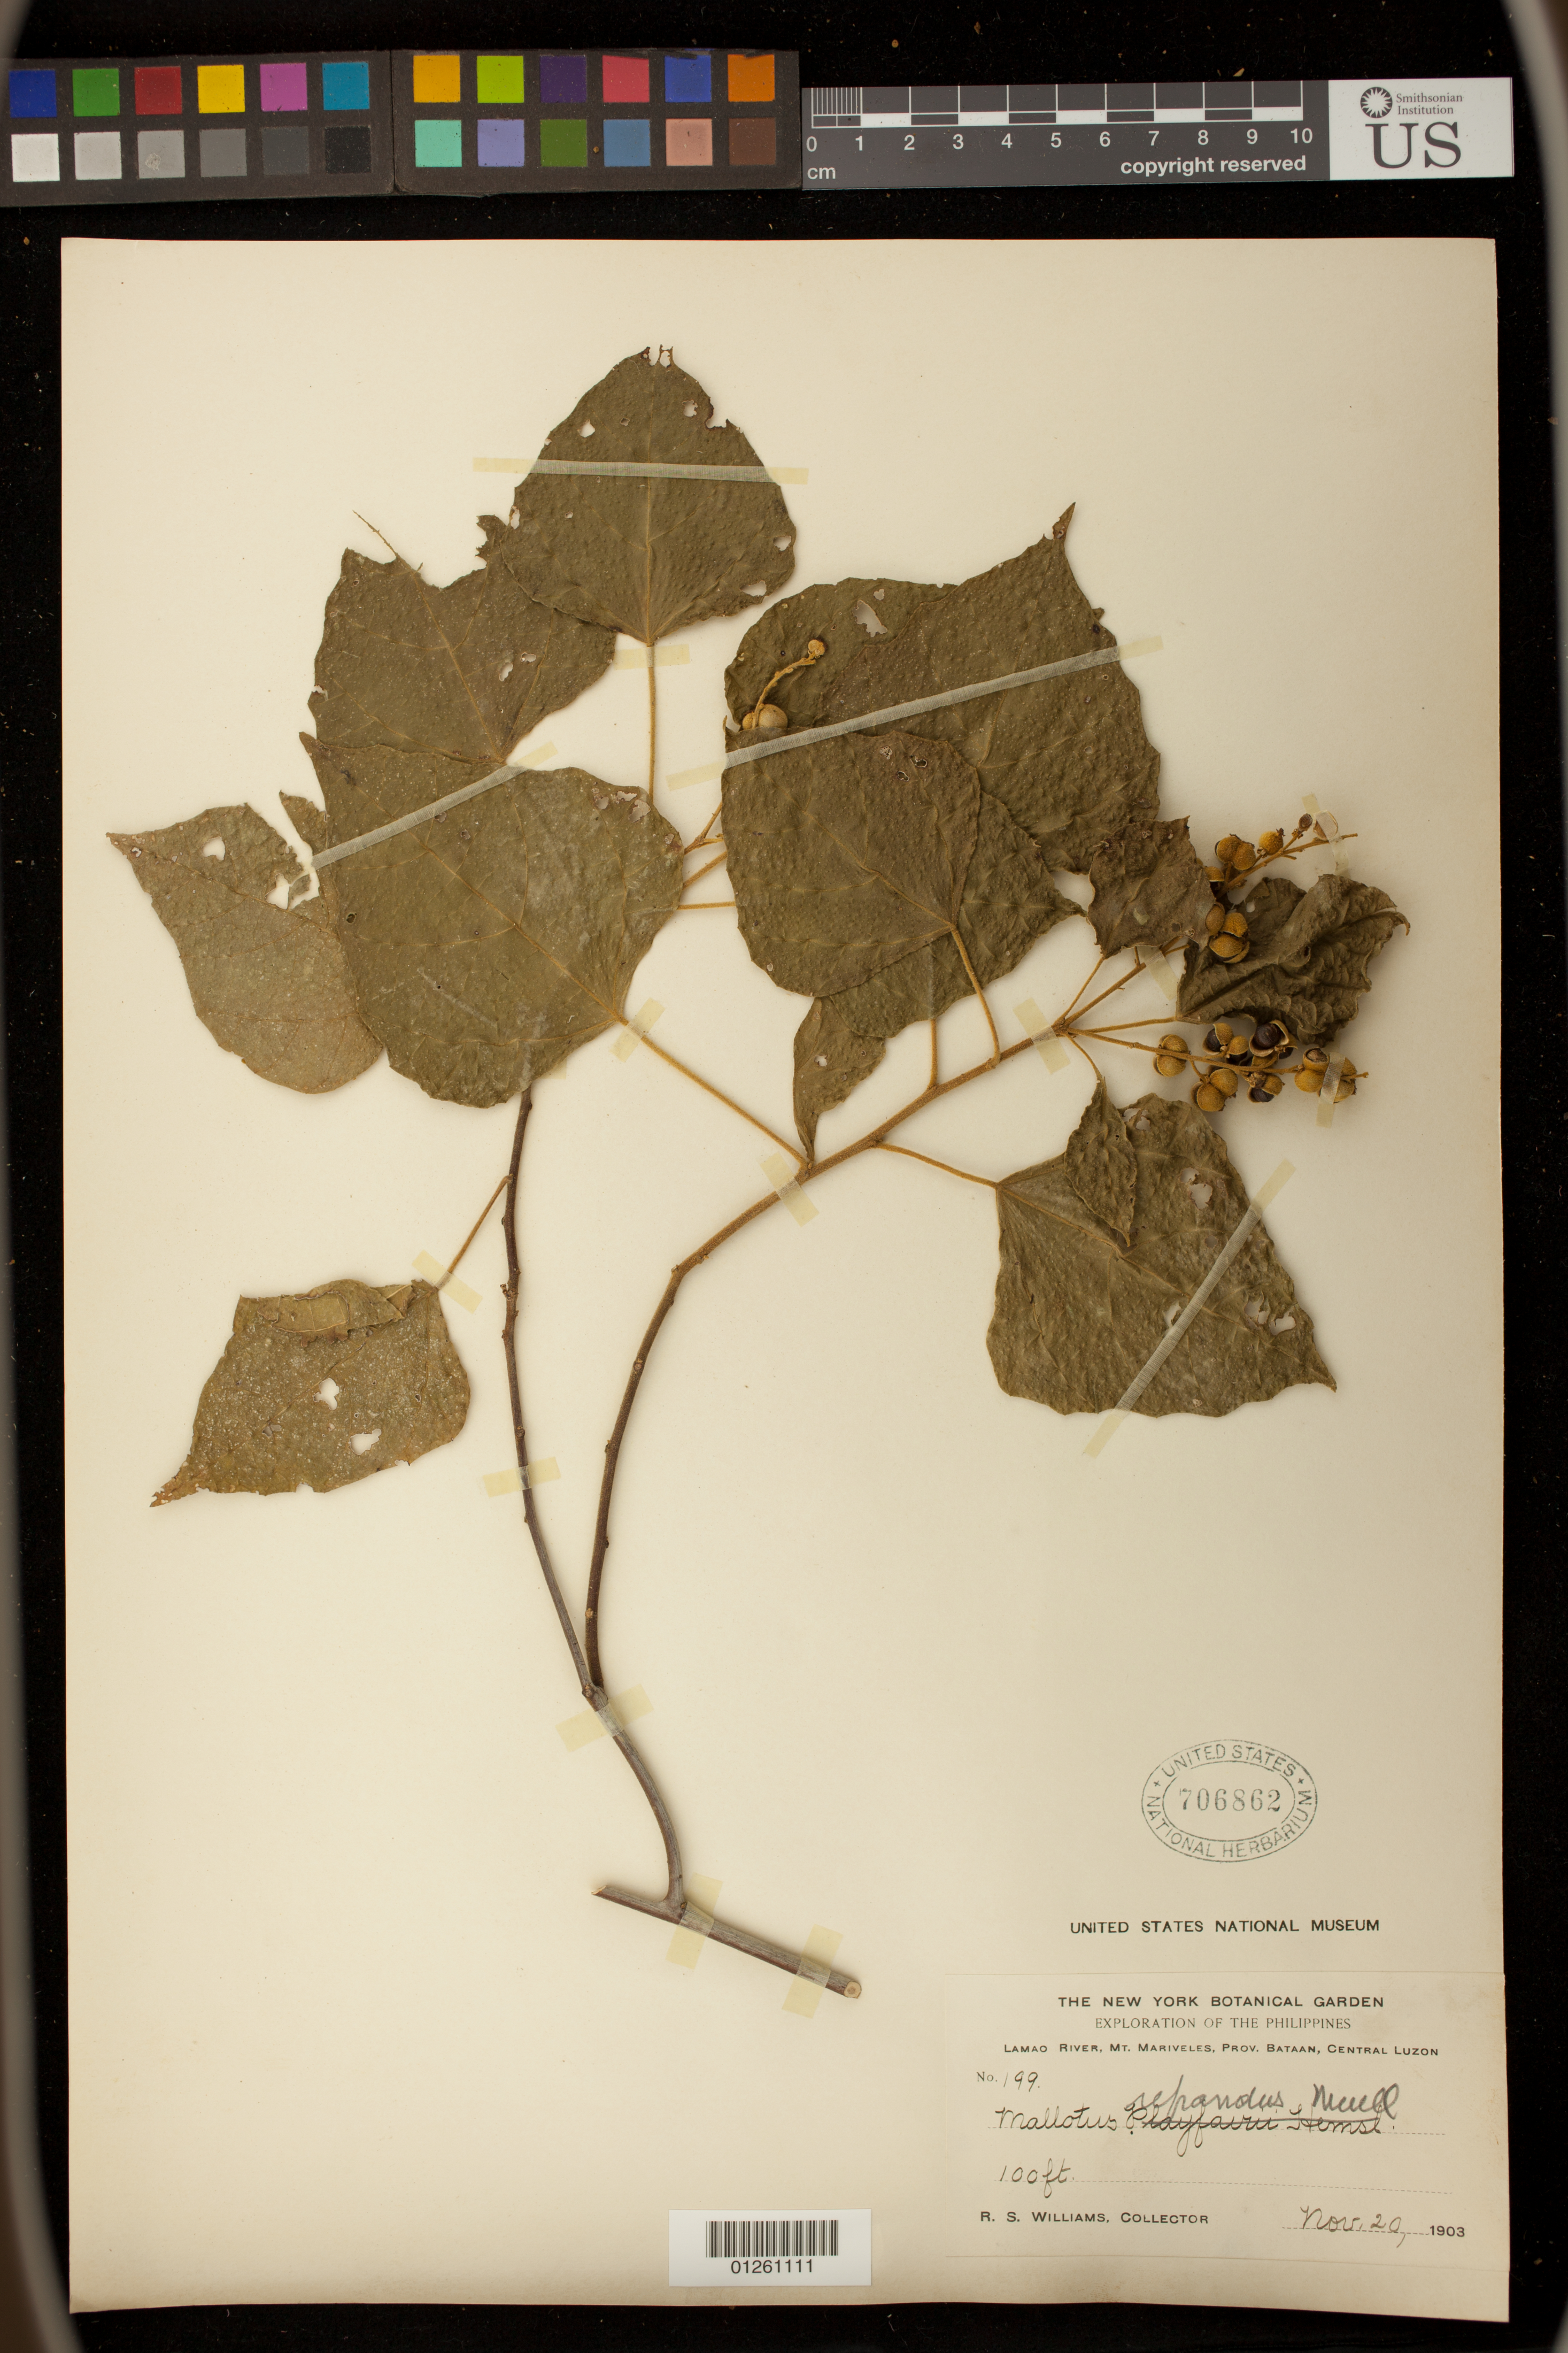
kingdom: Plantae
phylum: Tracheophyta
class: Magnoliopsida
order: Malpighiales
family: Euphorbiaceae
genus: Mallotus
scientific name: Mallotus repandus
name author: (Rottler) Müll. Arg.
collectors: R. S. Williams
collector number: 199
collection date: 1903-11-20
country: Philippines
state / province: Central Luzon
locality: Lamao River, Mt. Mariveles, Prov. Bataan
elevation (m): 30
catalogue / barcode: US 706862